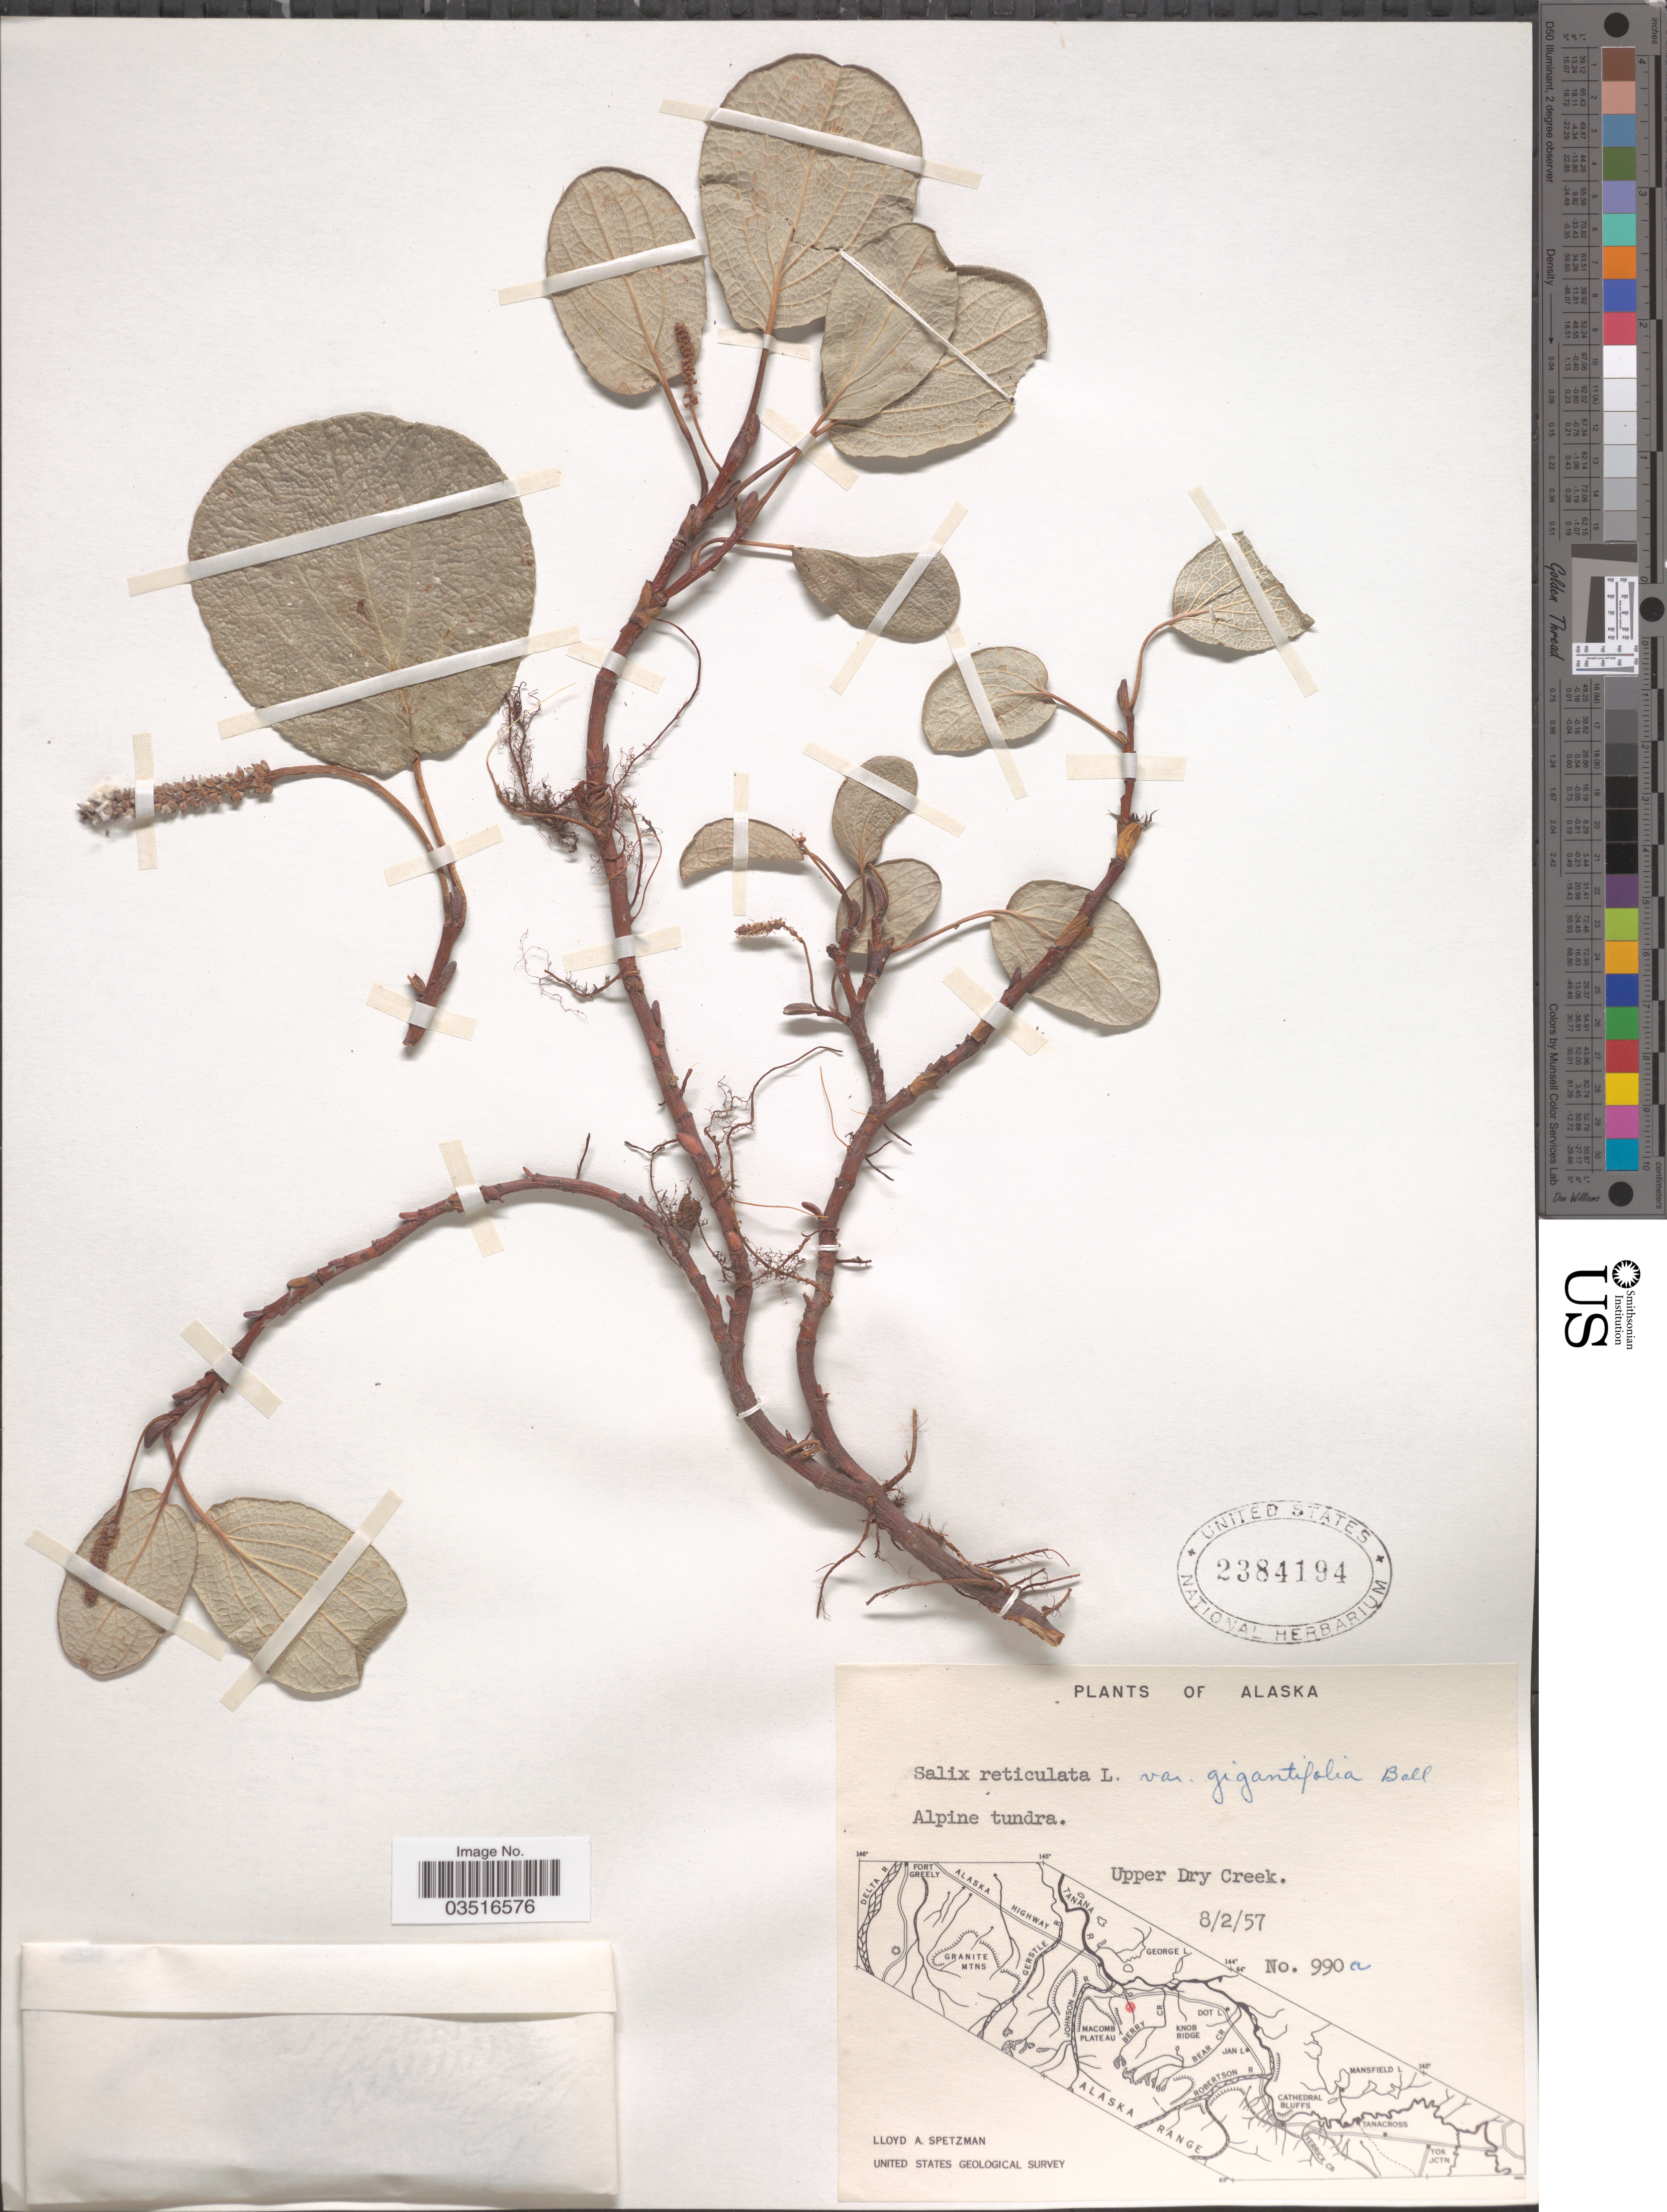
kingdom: Plantae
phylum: Tracheophyta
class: Magnoliopsida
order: Malpighiales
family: Salicaceae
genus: Salix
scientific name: Salix reticulata var. gigantifolia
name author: C.R. Ball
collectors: L. Spetzman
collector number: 990a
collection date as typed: Transcribed d/m/y: 2/8/57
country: United States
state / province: Alaska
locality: Upper Dry Creek.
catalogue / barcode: US 2384194